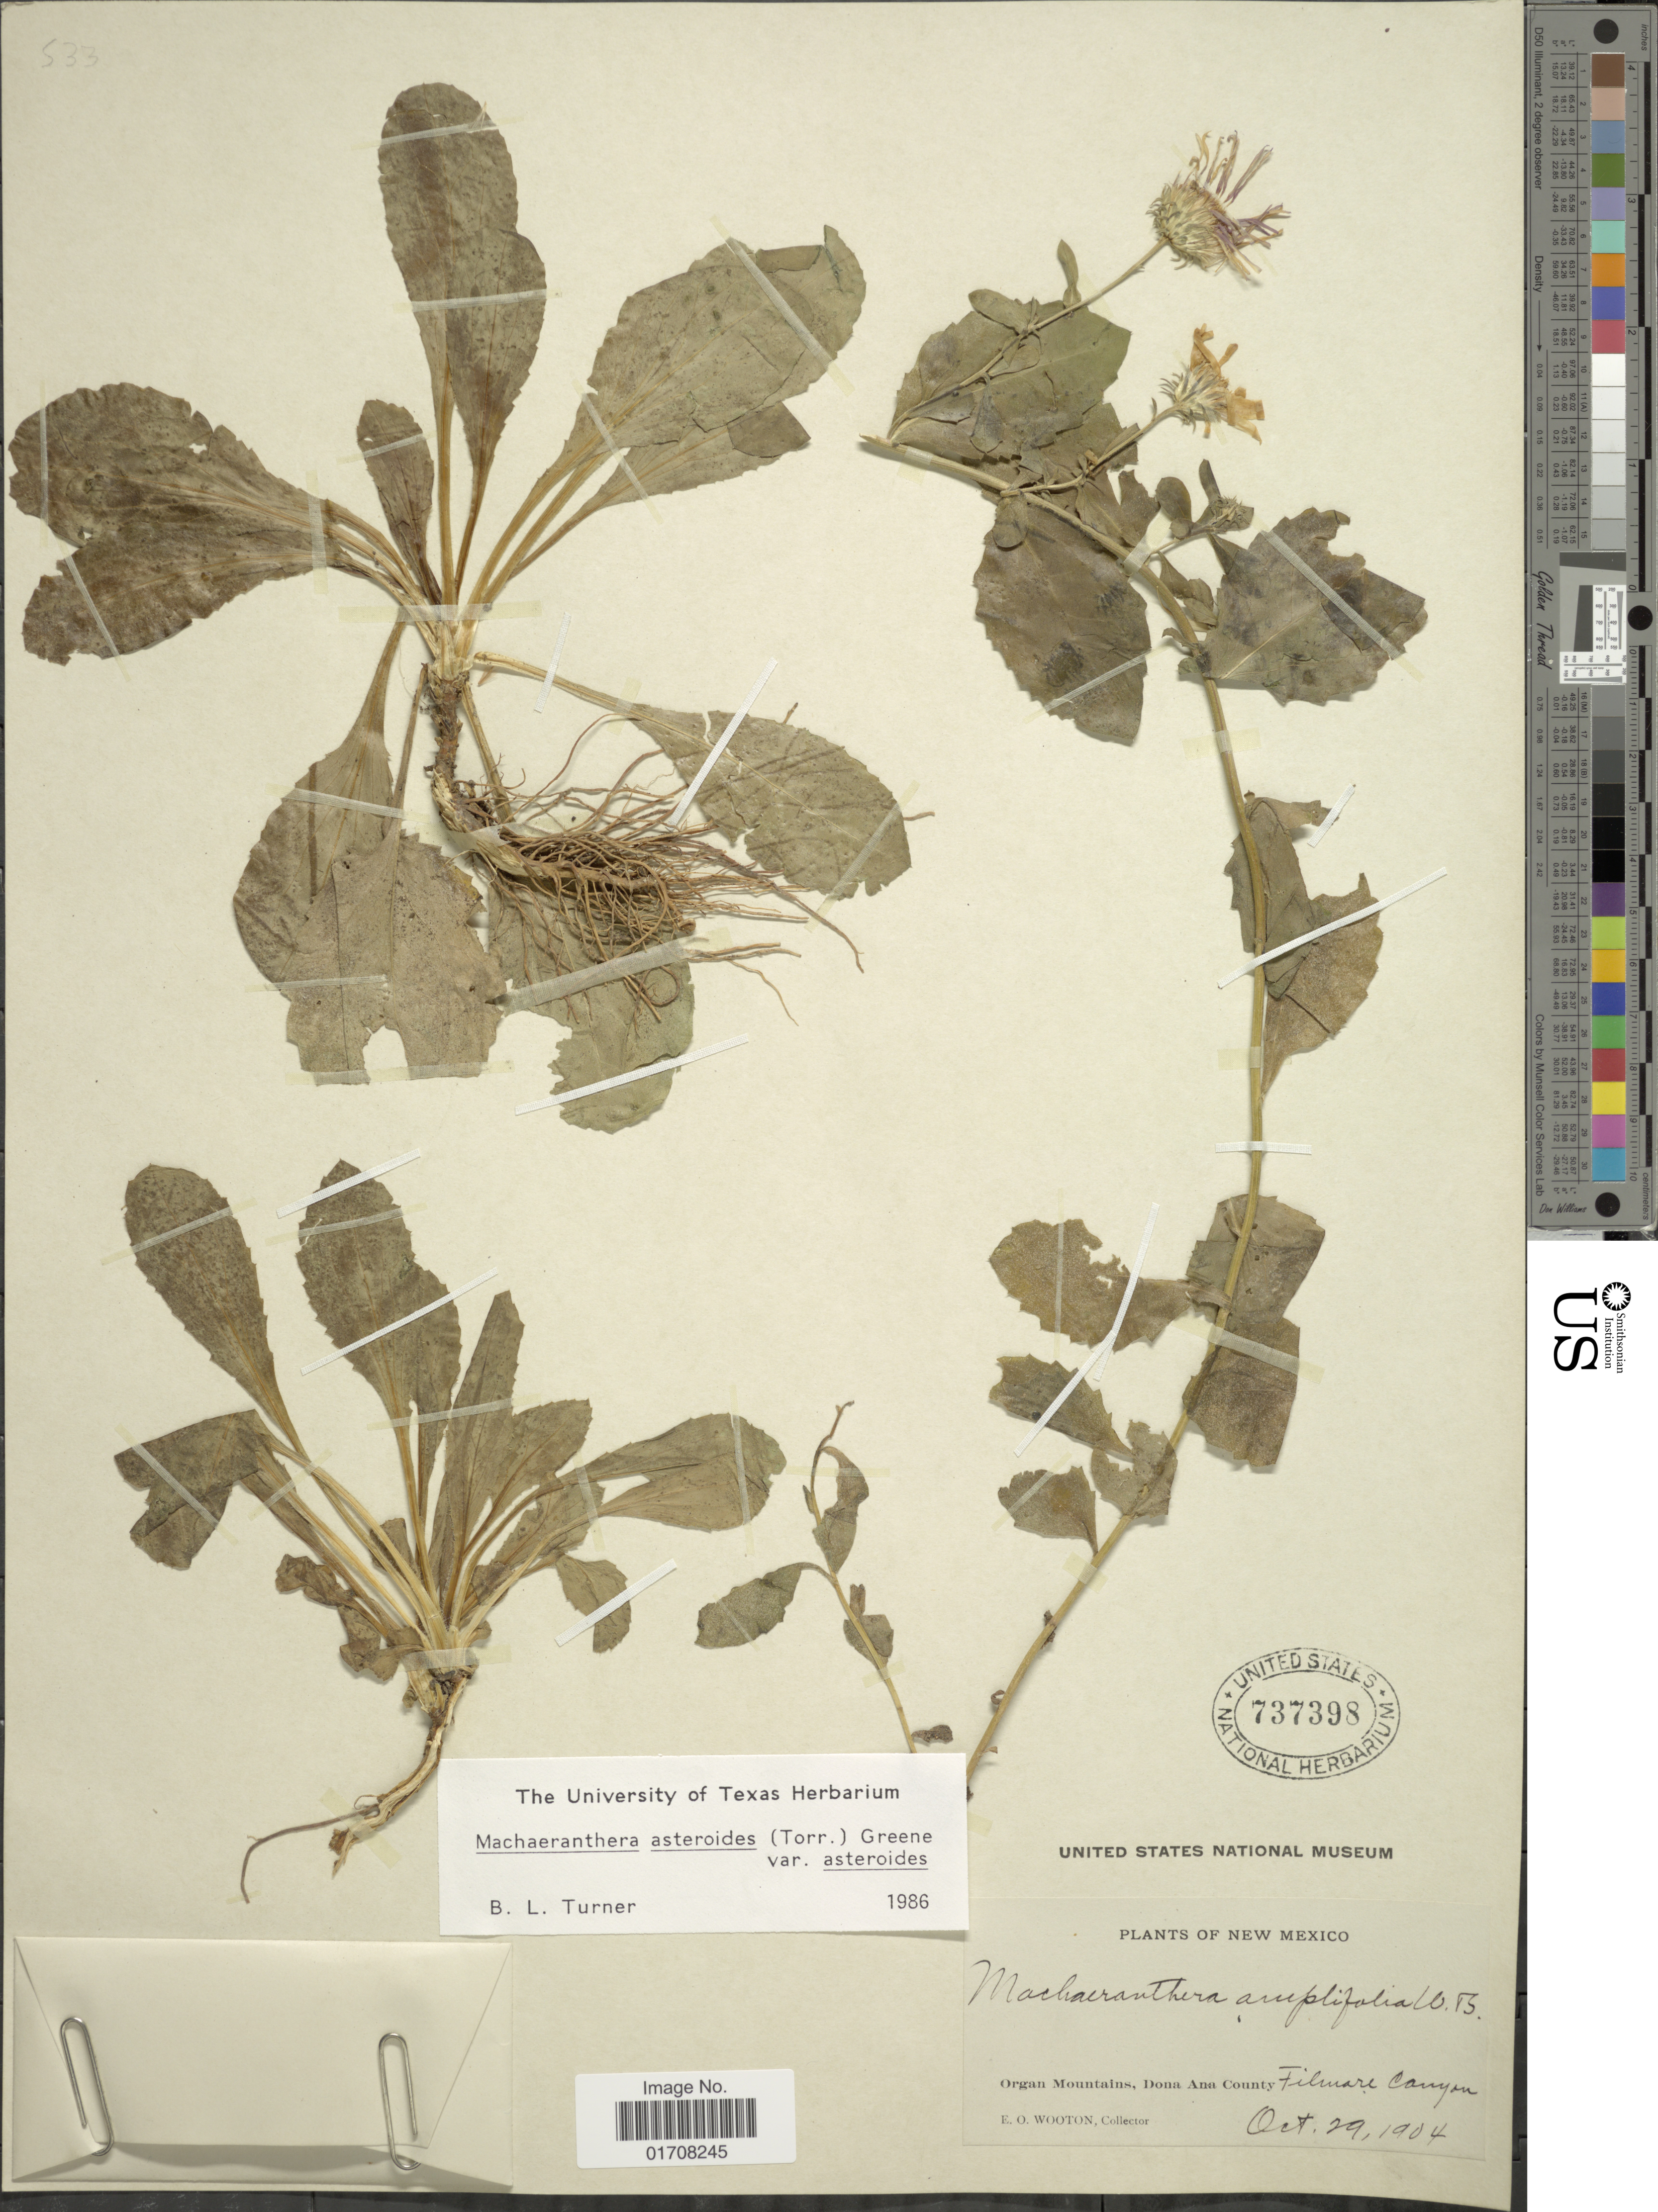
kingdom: Plantae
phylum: Tracheophyta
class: Magnoliopsida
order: Asterales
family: Asteraceae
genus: Machaeranthera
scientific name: Machaeranthera asteroides var. asteroides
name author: (Torr.) Greene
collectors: E. O. Wooton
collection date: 1904-10-29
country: United States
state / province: New Mexico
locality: Organ Mountains, Dona Ana County, Filmare Canyon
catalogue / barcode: US 737398